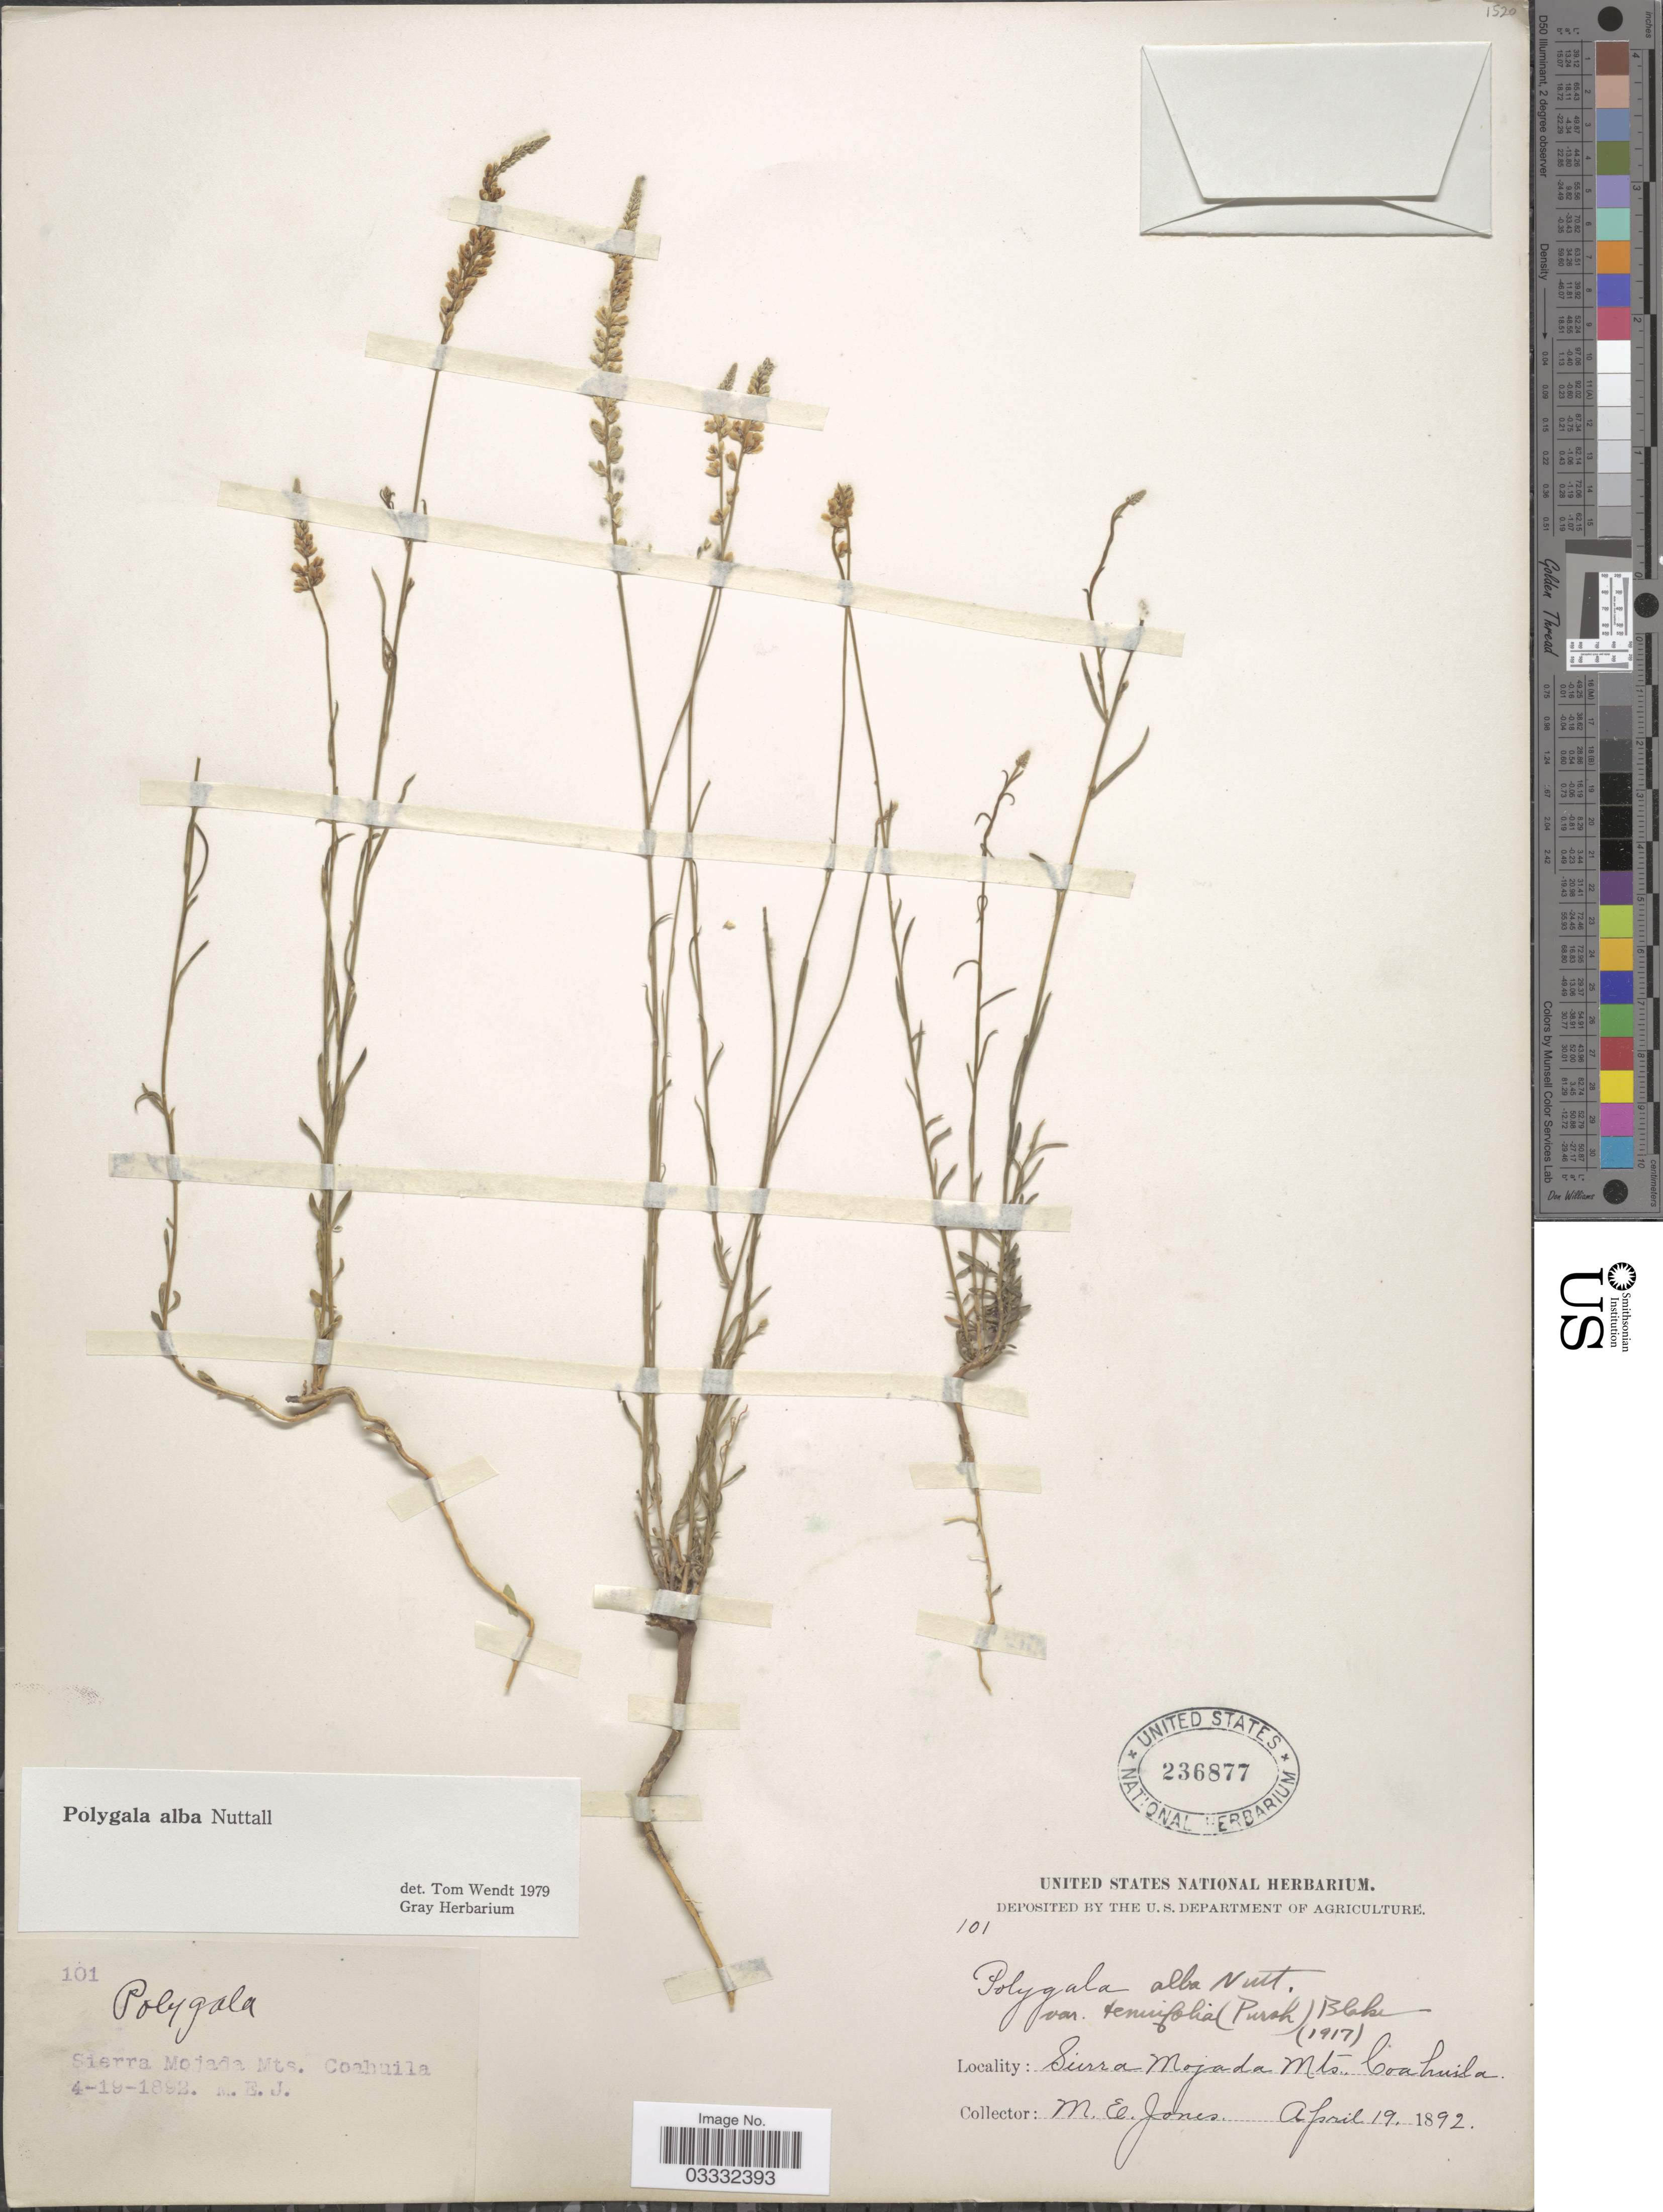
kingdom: Plantae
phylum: Tracheophyta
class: Magnoliopsida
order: Fabales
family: Polygalaceae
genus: Polygala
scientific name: Polygala alba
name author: Nutt.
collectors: M. E. Jones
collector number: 101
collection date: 1892-04-19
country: Mexico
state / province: Coahuila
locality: Sierra Mojada Mts.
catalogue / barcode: US 236877